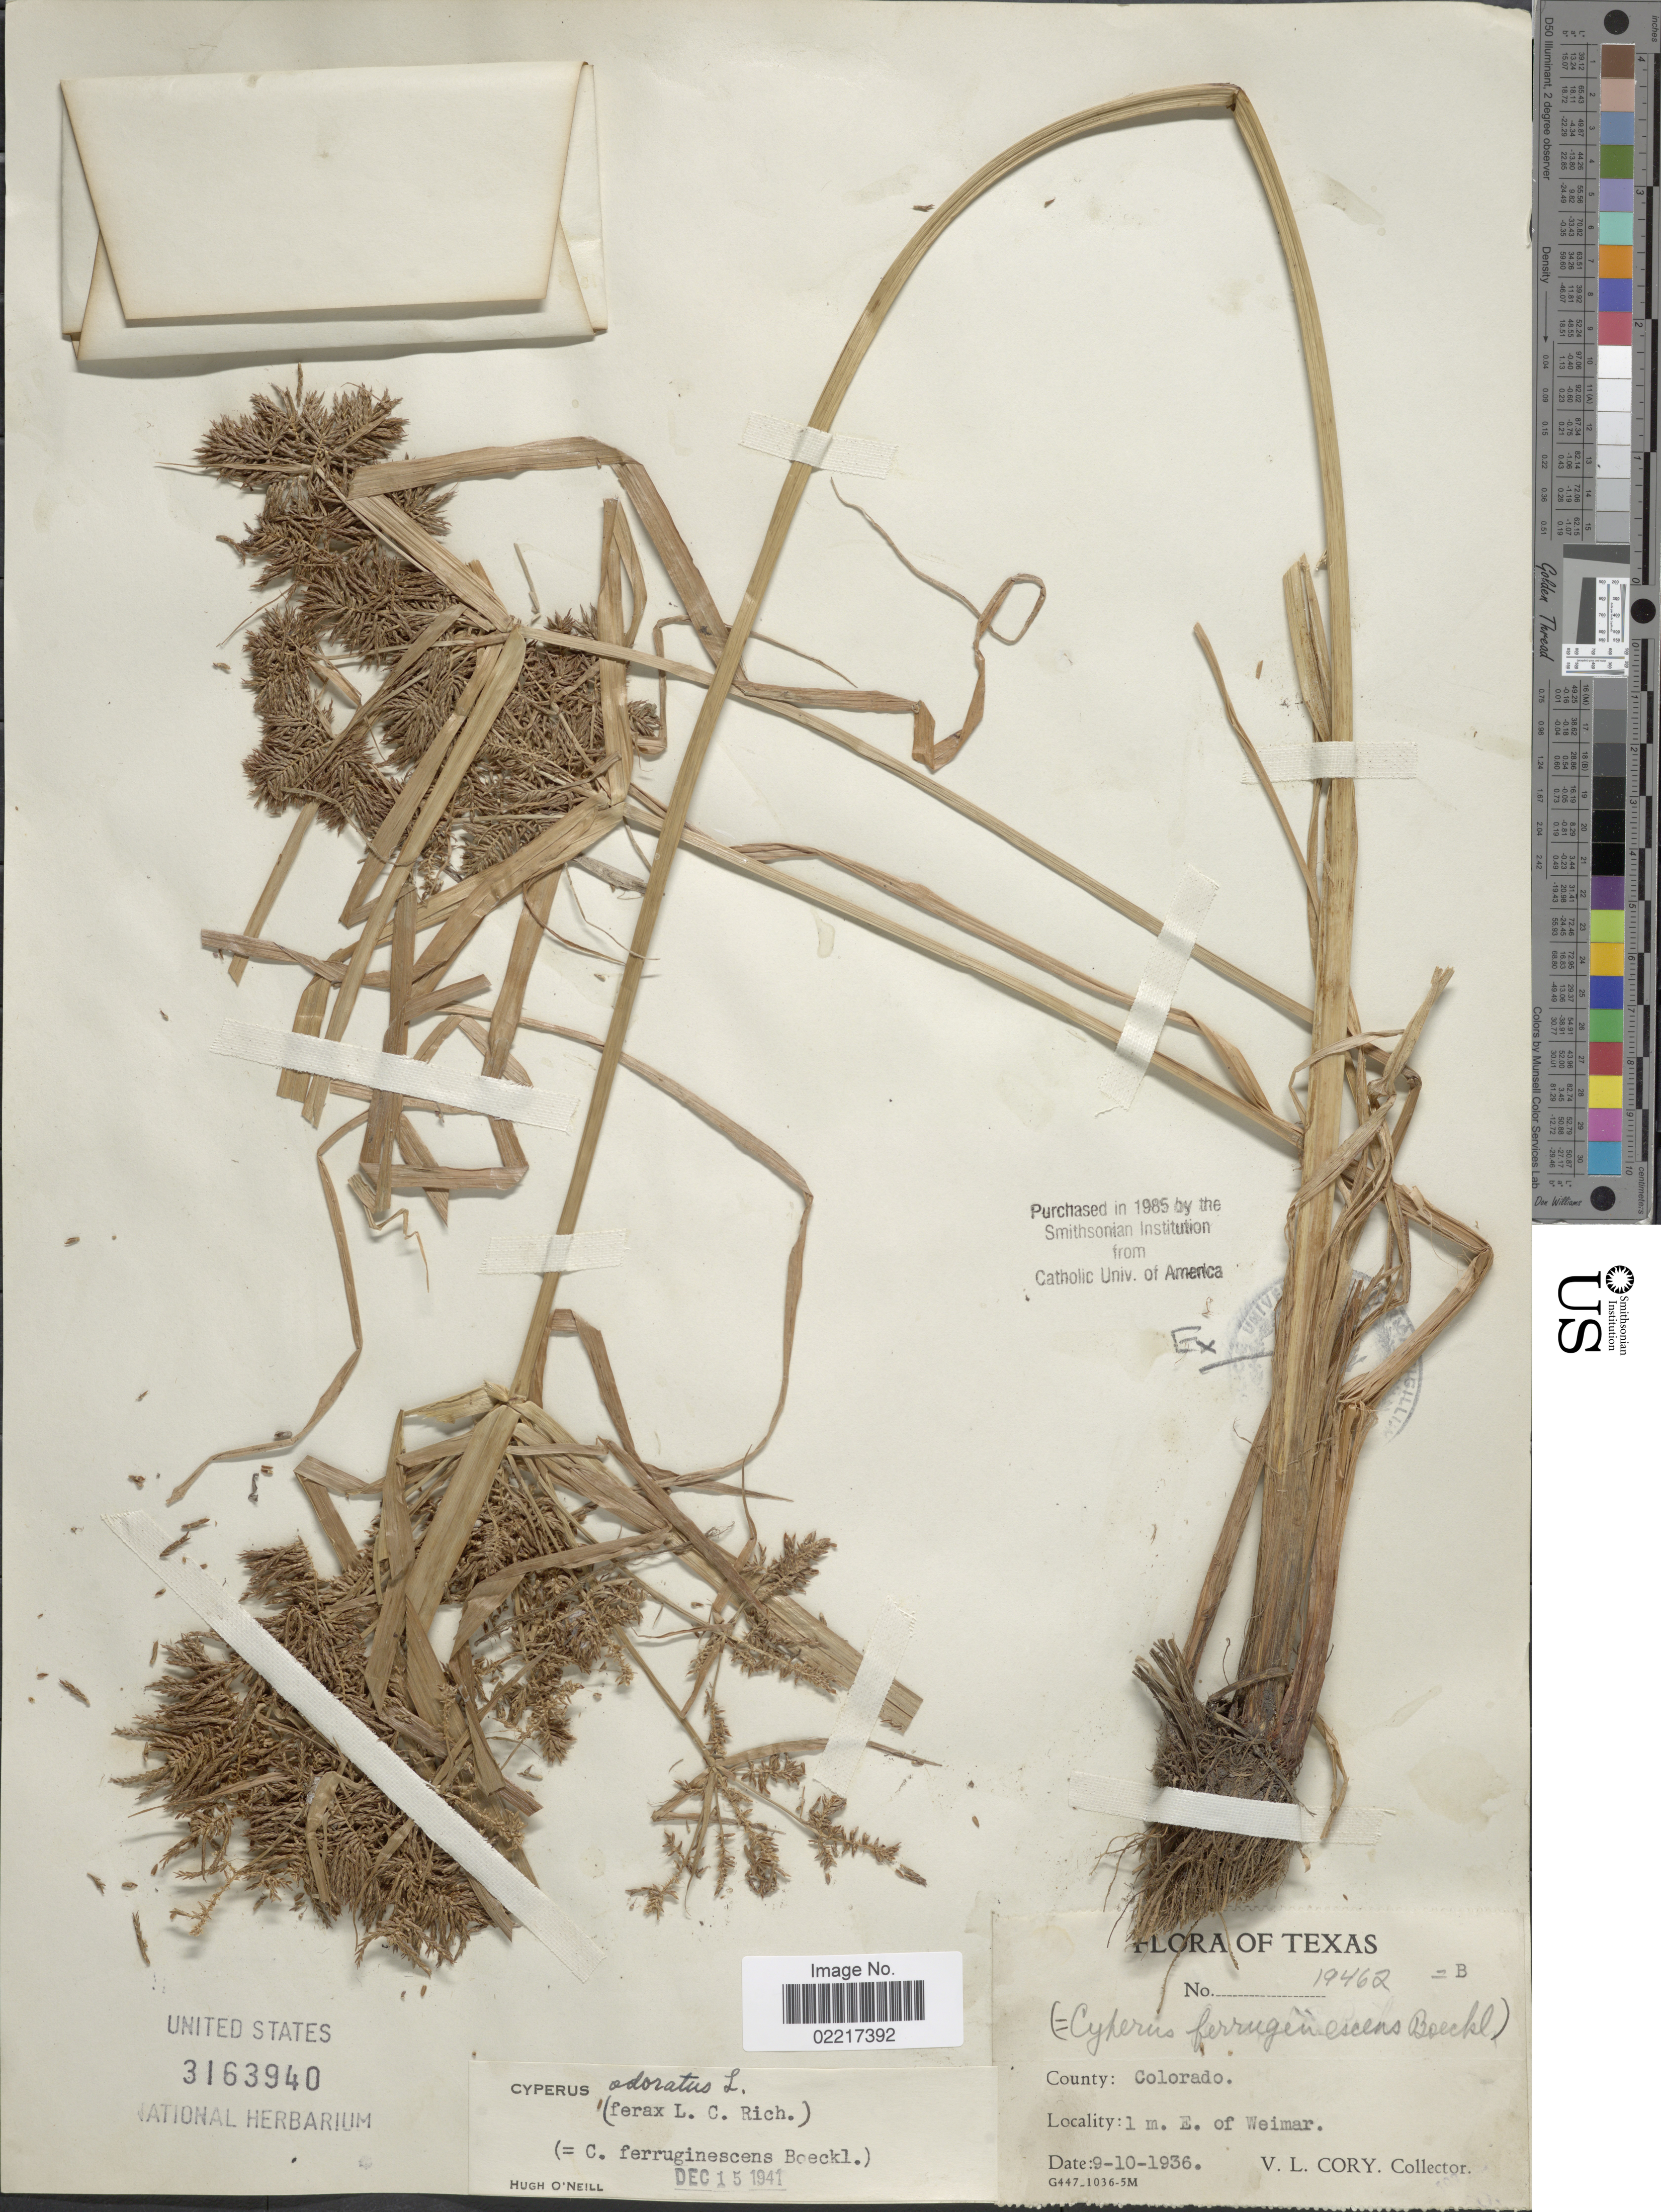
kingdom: Plantae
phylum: Tracheophyta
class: Liliopsida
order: Poales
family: Cyperaceae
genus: Cyperus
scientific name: Cyperus odoratus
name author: L.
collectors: V. Cory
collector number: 19462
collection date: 1936-09-10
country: United States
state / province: Texas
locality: County Colorado, 1 mi. E. of Weimar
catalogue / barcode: US 3163940